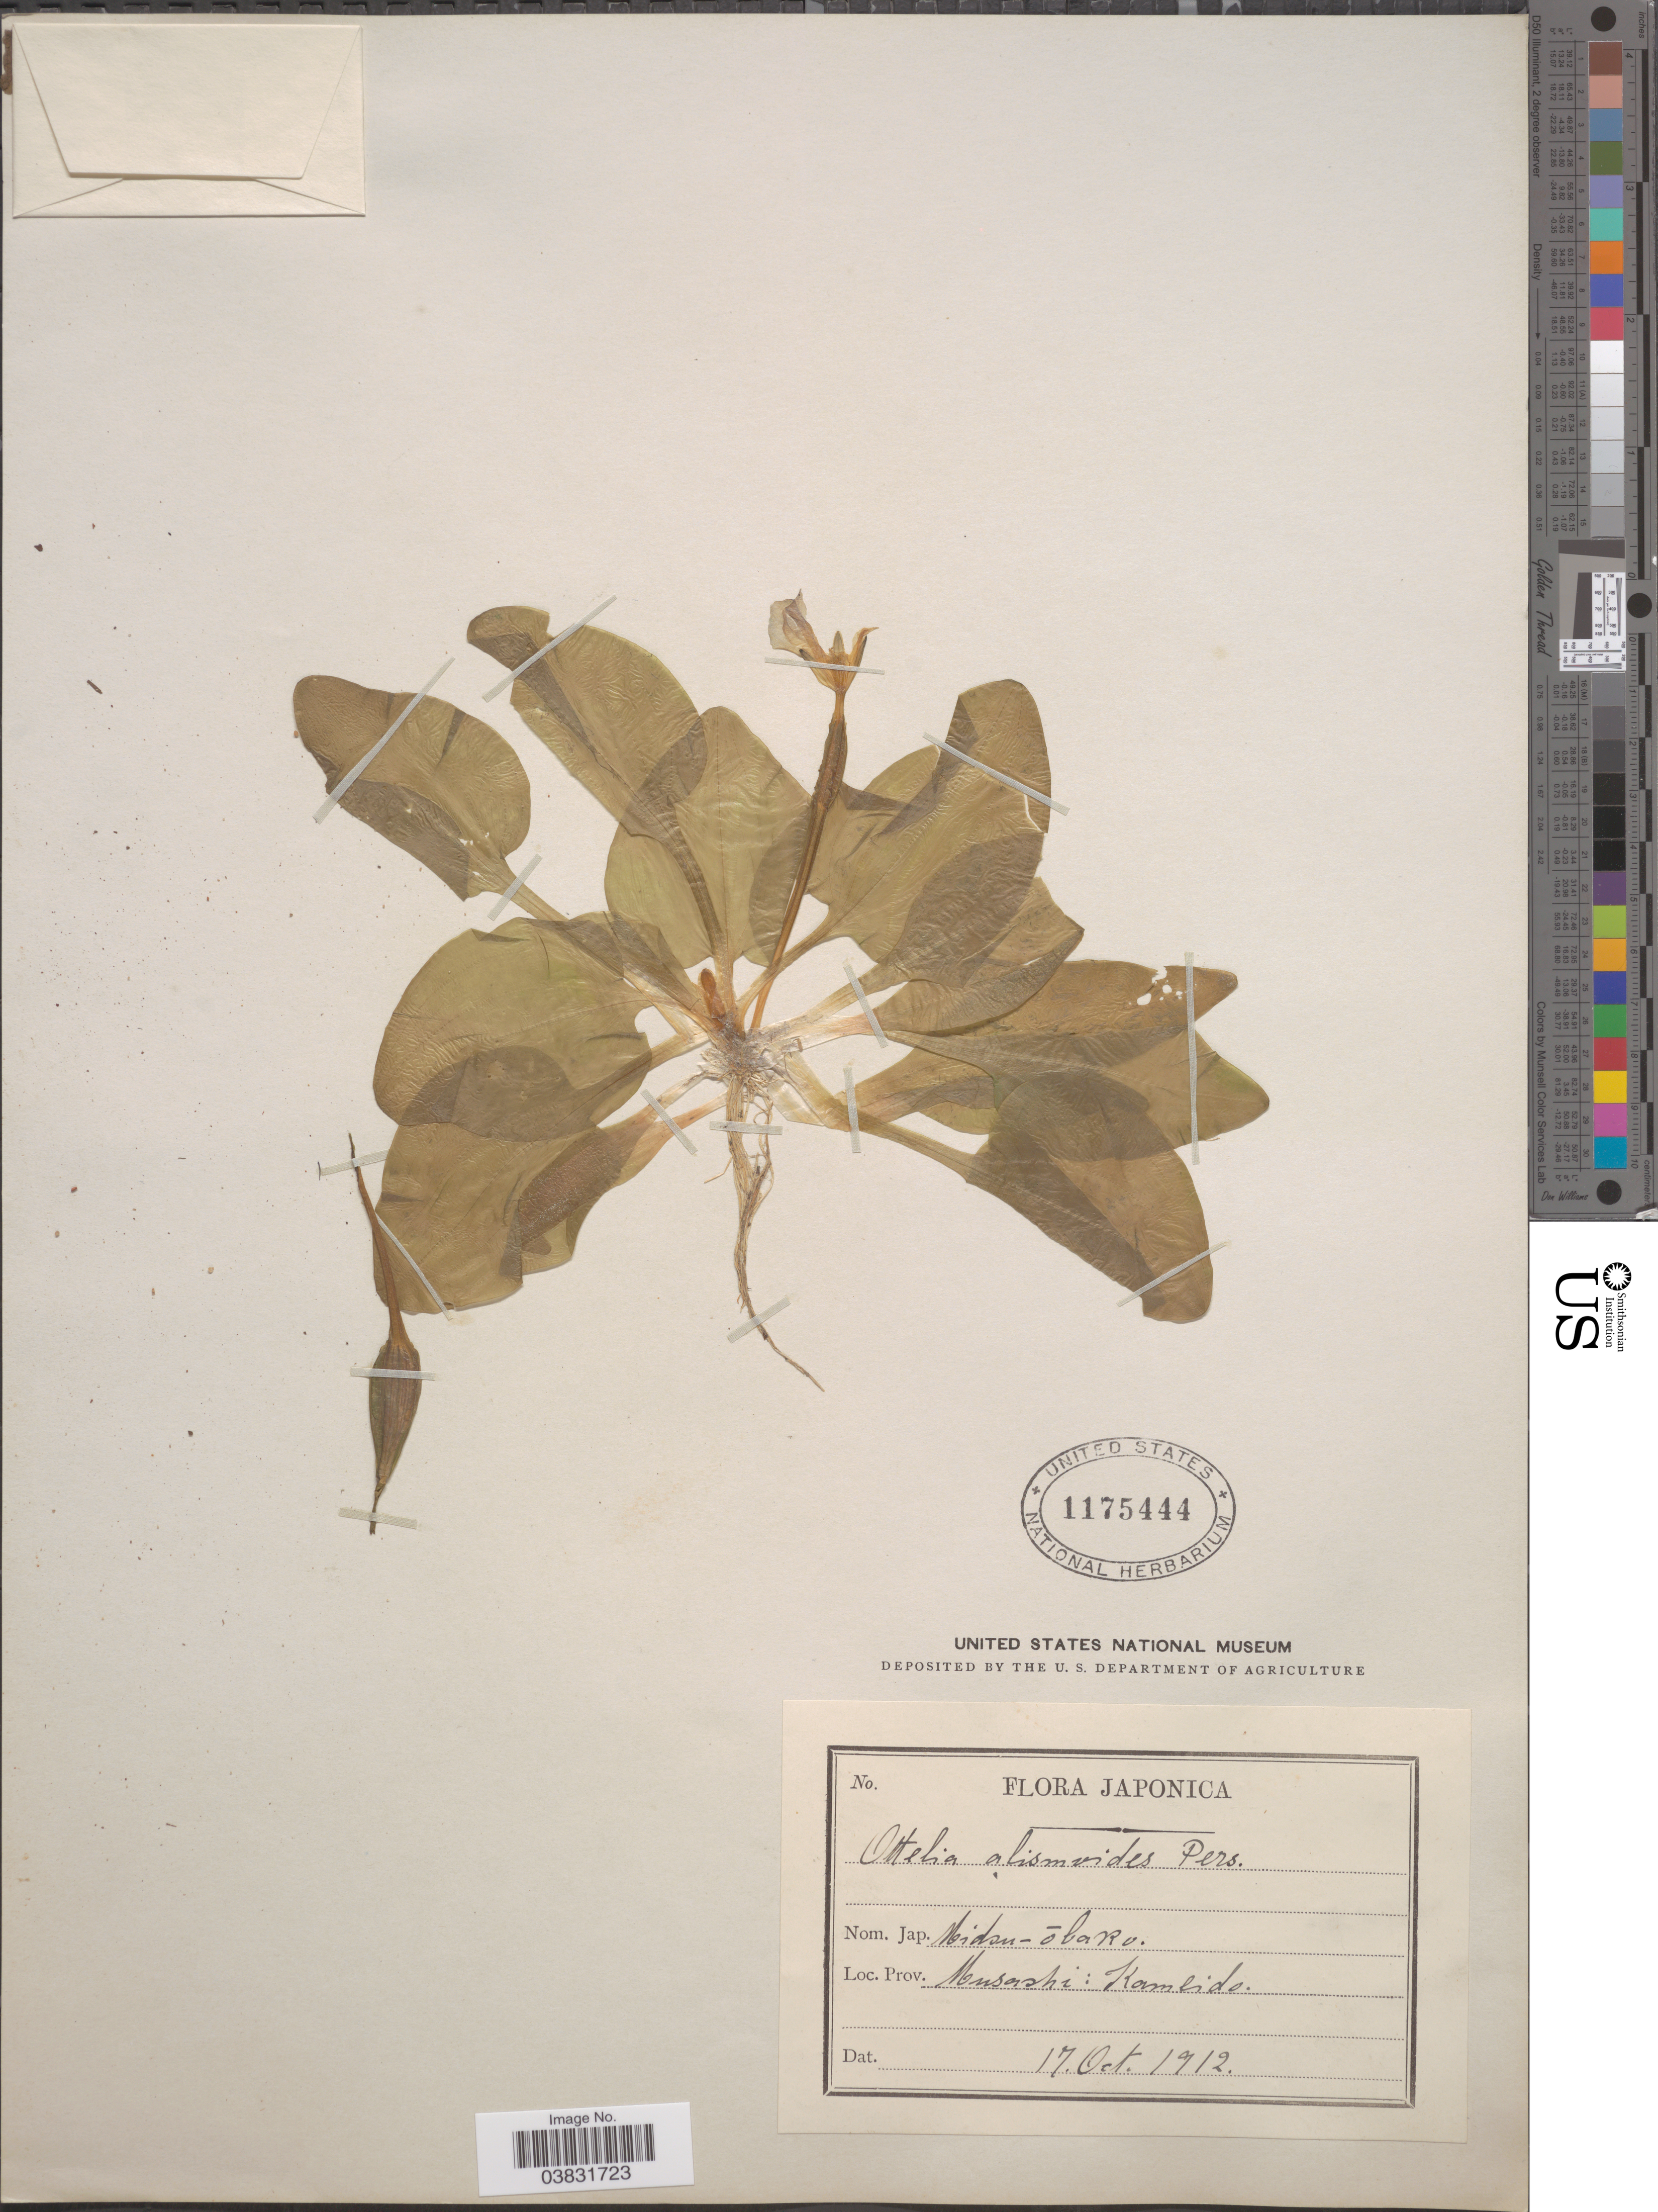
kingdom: Plantae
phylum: Tracheophyta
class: Liliopsida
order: Alismatales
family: Hydrocharitaceae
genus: Ottelia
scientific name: Ottelia alismoides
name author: Pers.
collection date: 1912-10-17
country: Japan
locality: Musashi: Kameido.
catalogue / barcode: US 1175444